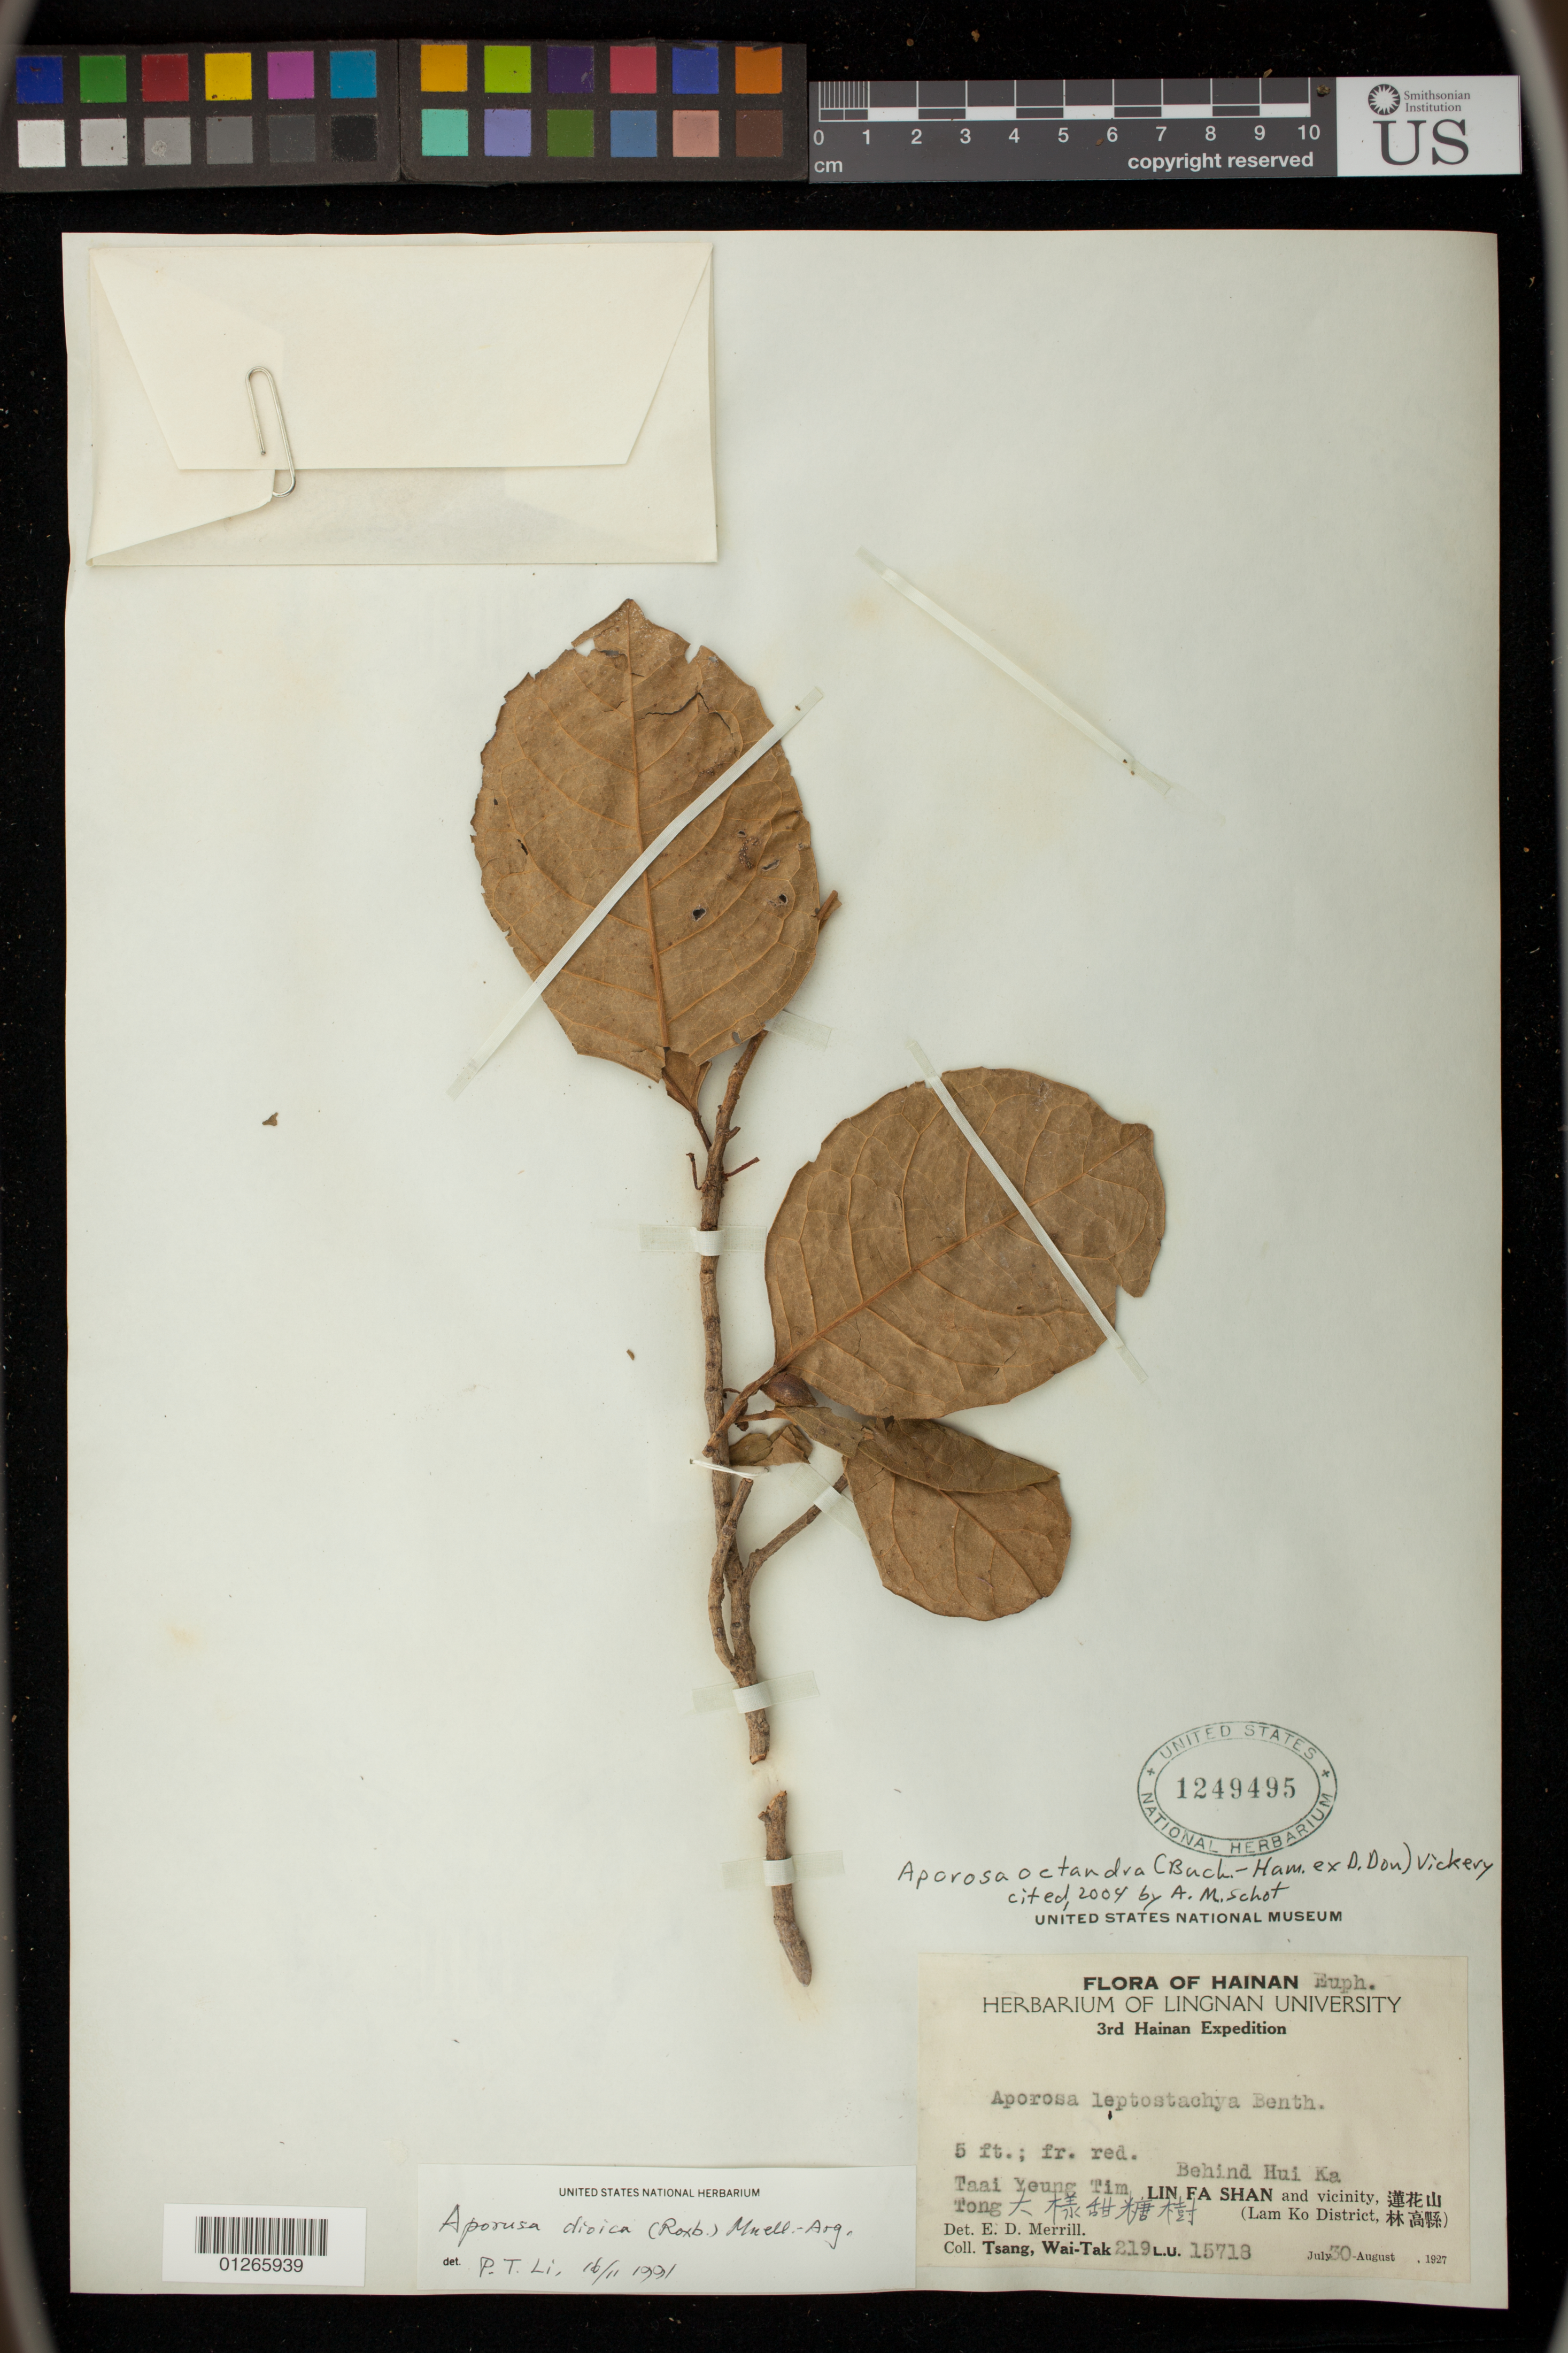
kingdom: Plantae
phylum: Tracheophyta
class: Magnoliopsida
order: Malpighiales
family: Phyllanthaceae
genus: Aporosa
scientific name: Aporosa octandra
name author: (Buch.-Ham. & D. Don) Vickery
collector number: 219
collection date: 1927-07-30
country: China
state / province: Hainan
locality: Behind Hui Ka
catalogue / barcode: US 1249495